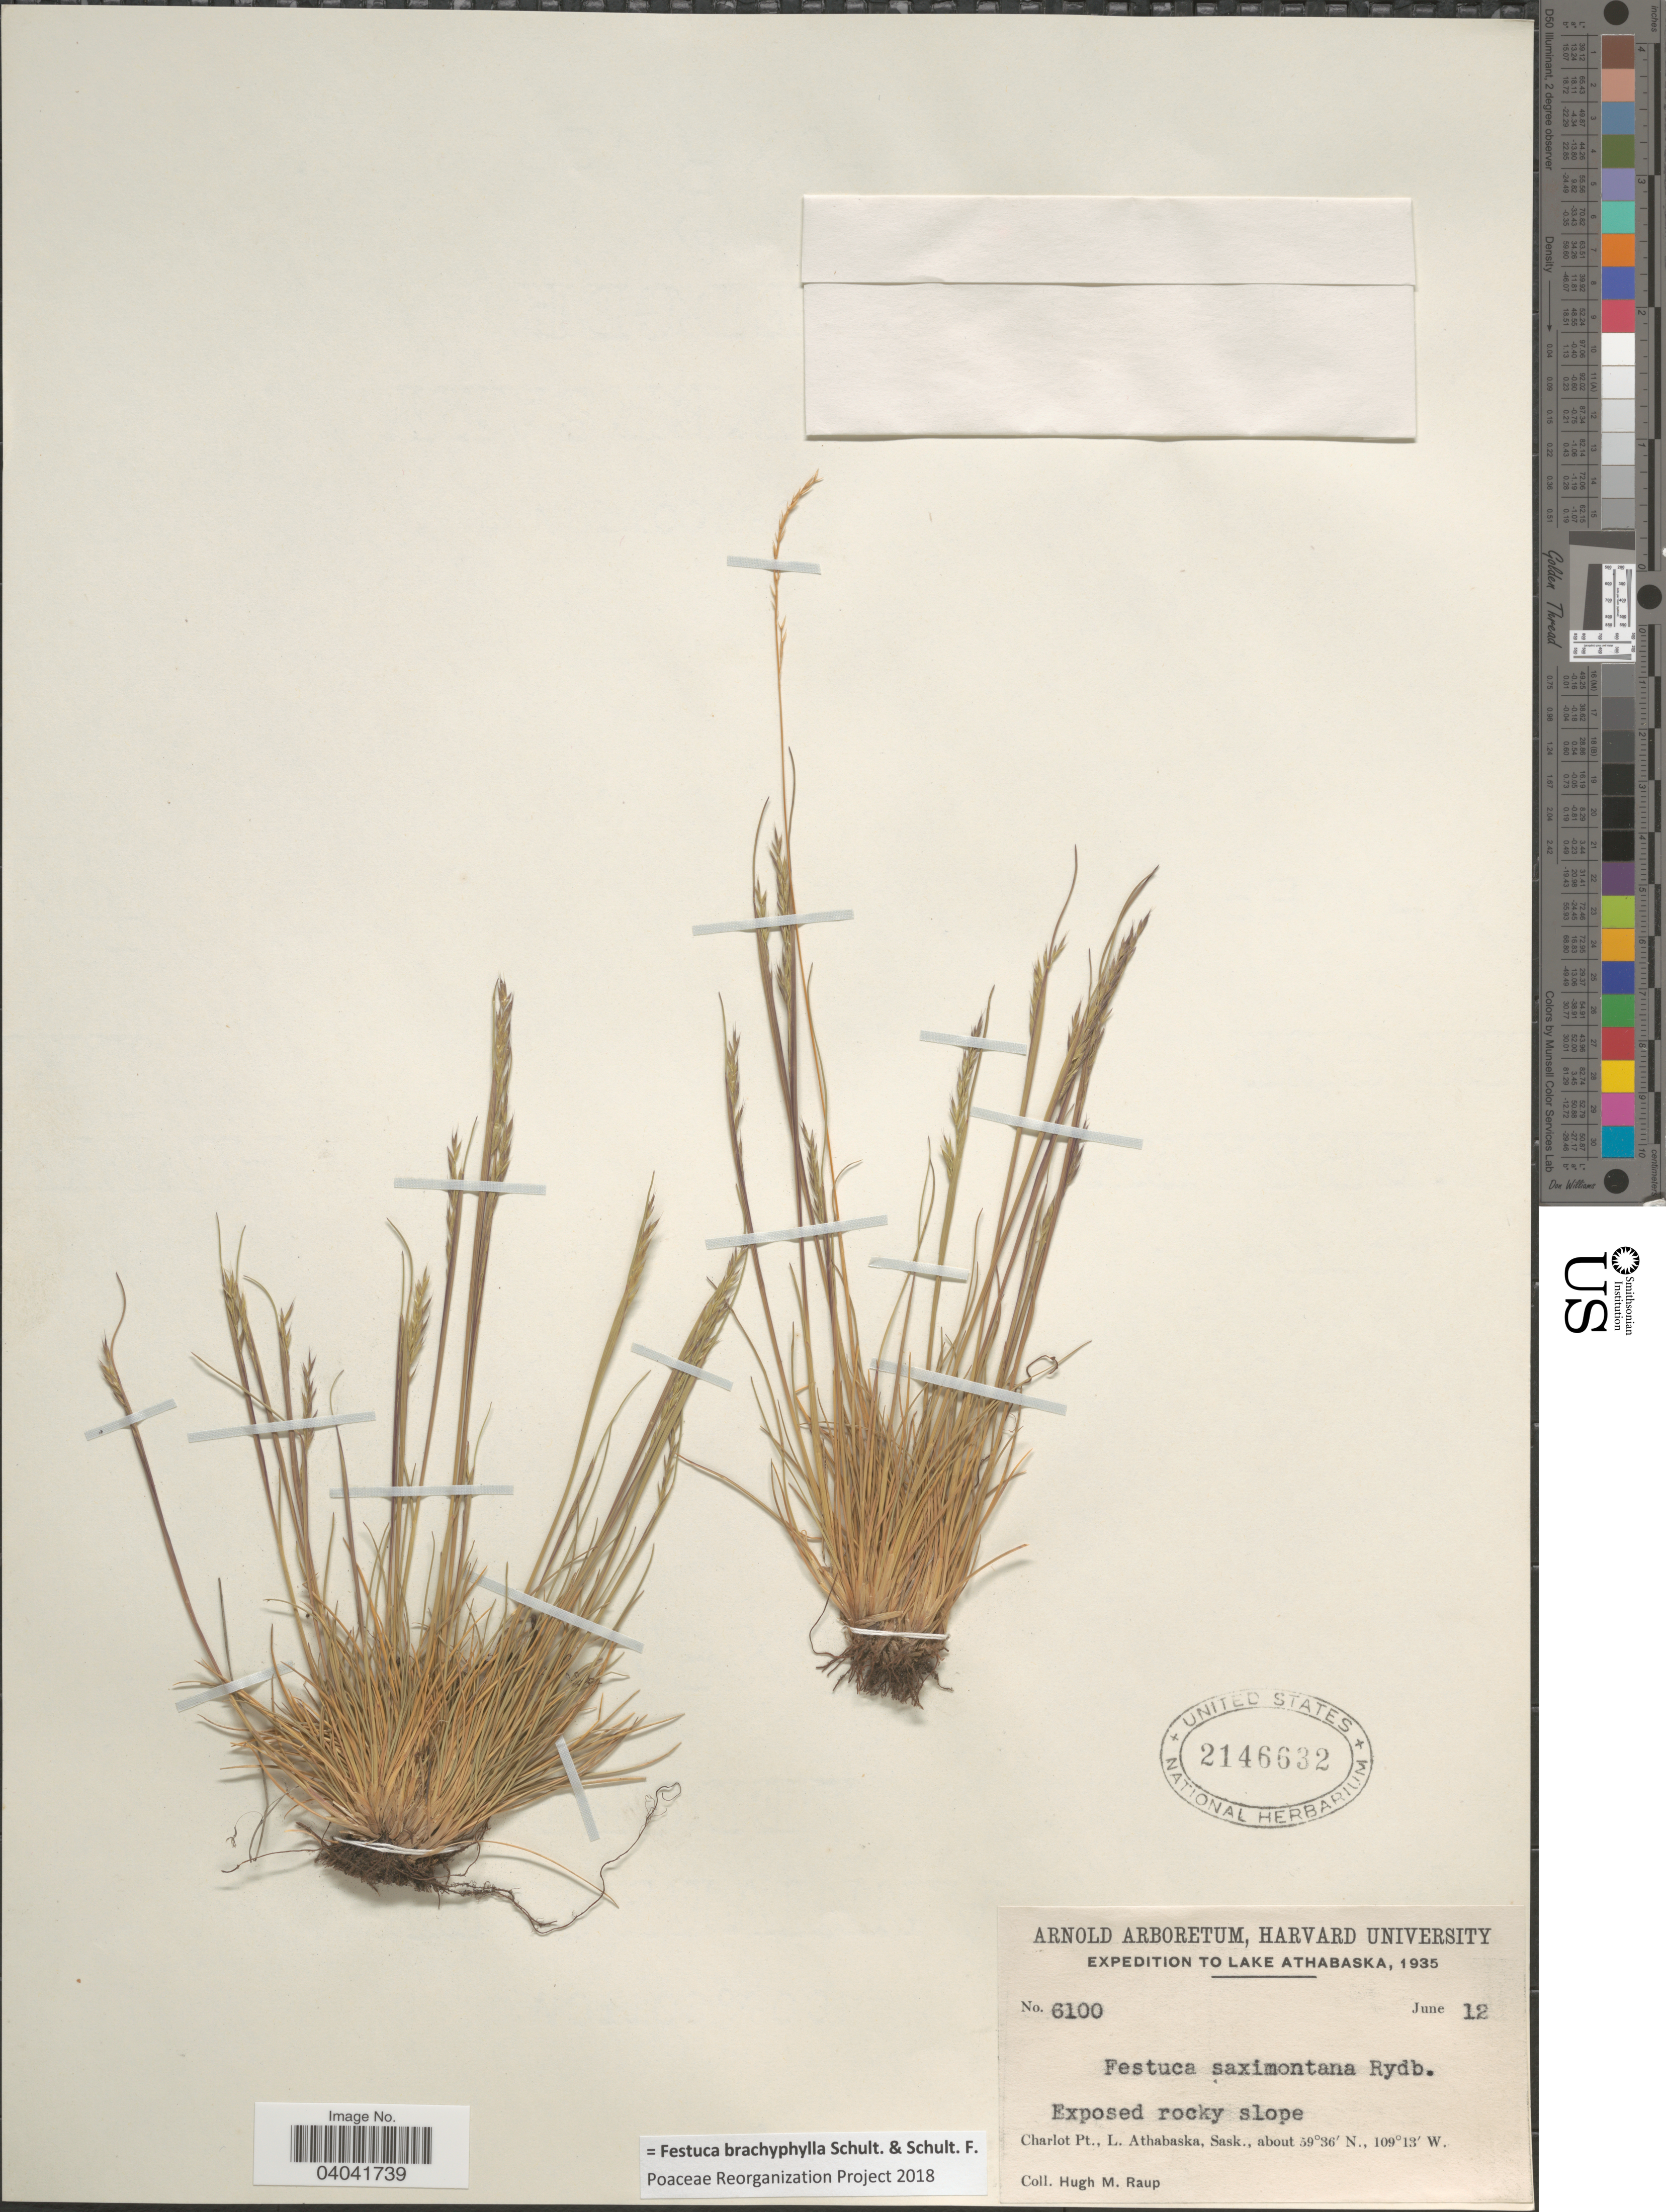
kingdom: Plantae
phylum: Tracheophyta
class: Liliopsida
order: Poales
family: Poaceae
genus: Festuca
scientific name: Festuca brachyphylla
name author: Schult. & Schult. f.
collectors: H. Raup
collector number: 6100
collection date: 1935-06-12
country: Canada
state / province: Saskatchewan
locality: Laka Athabaska. Charlot Pt., L. Athabaska.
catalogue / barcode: US 2146632